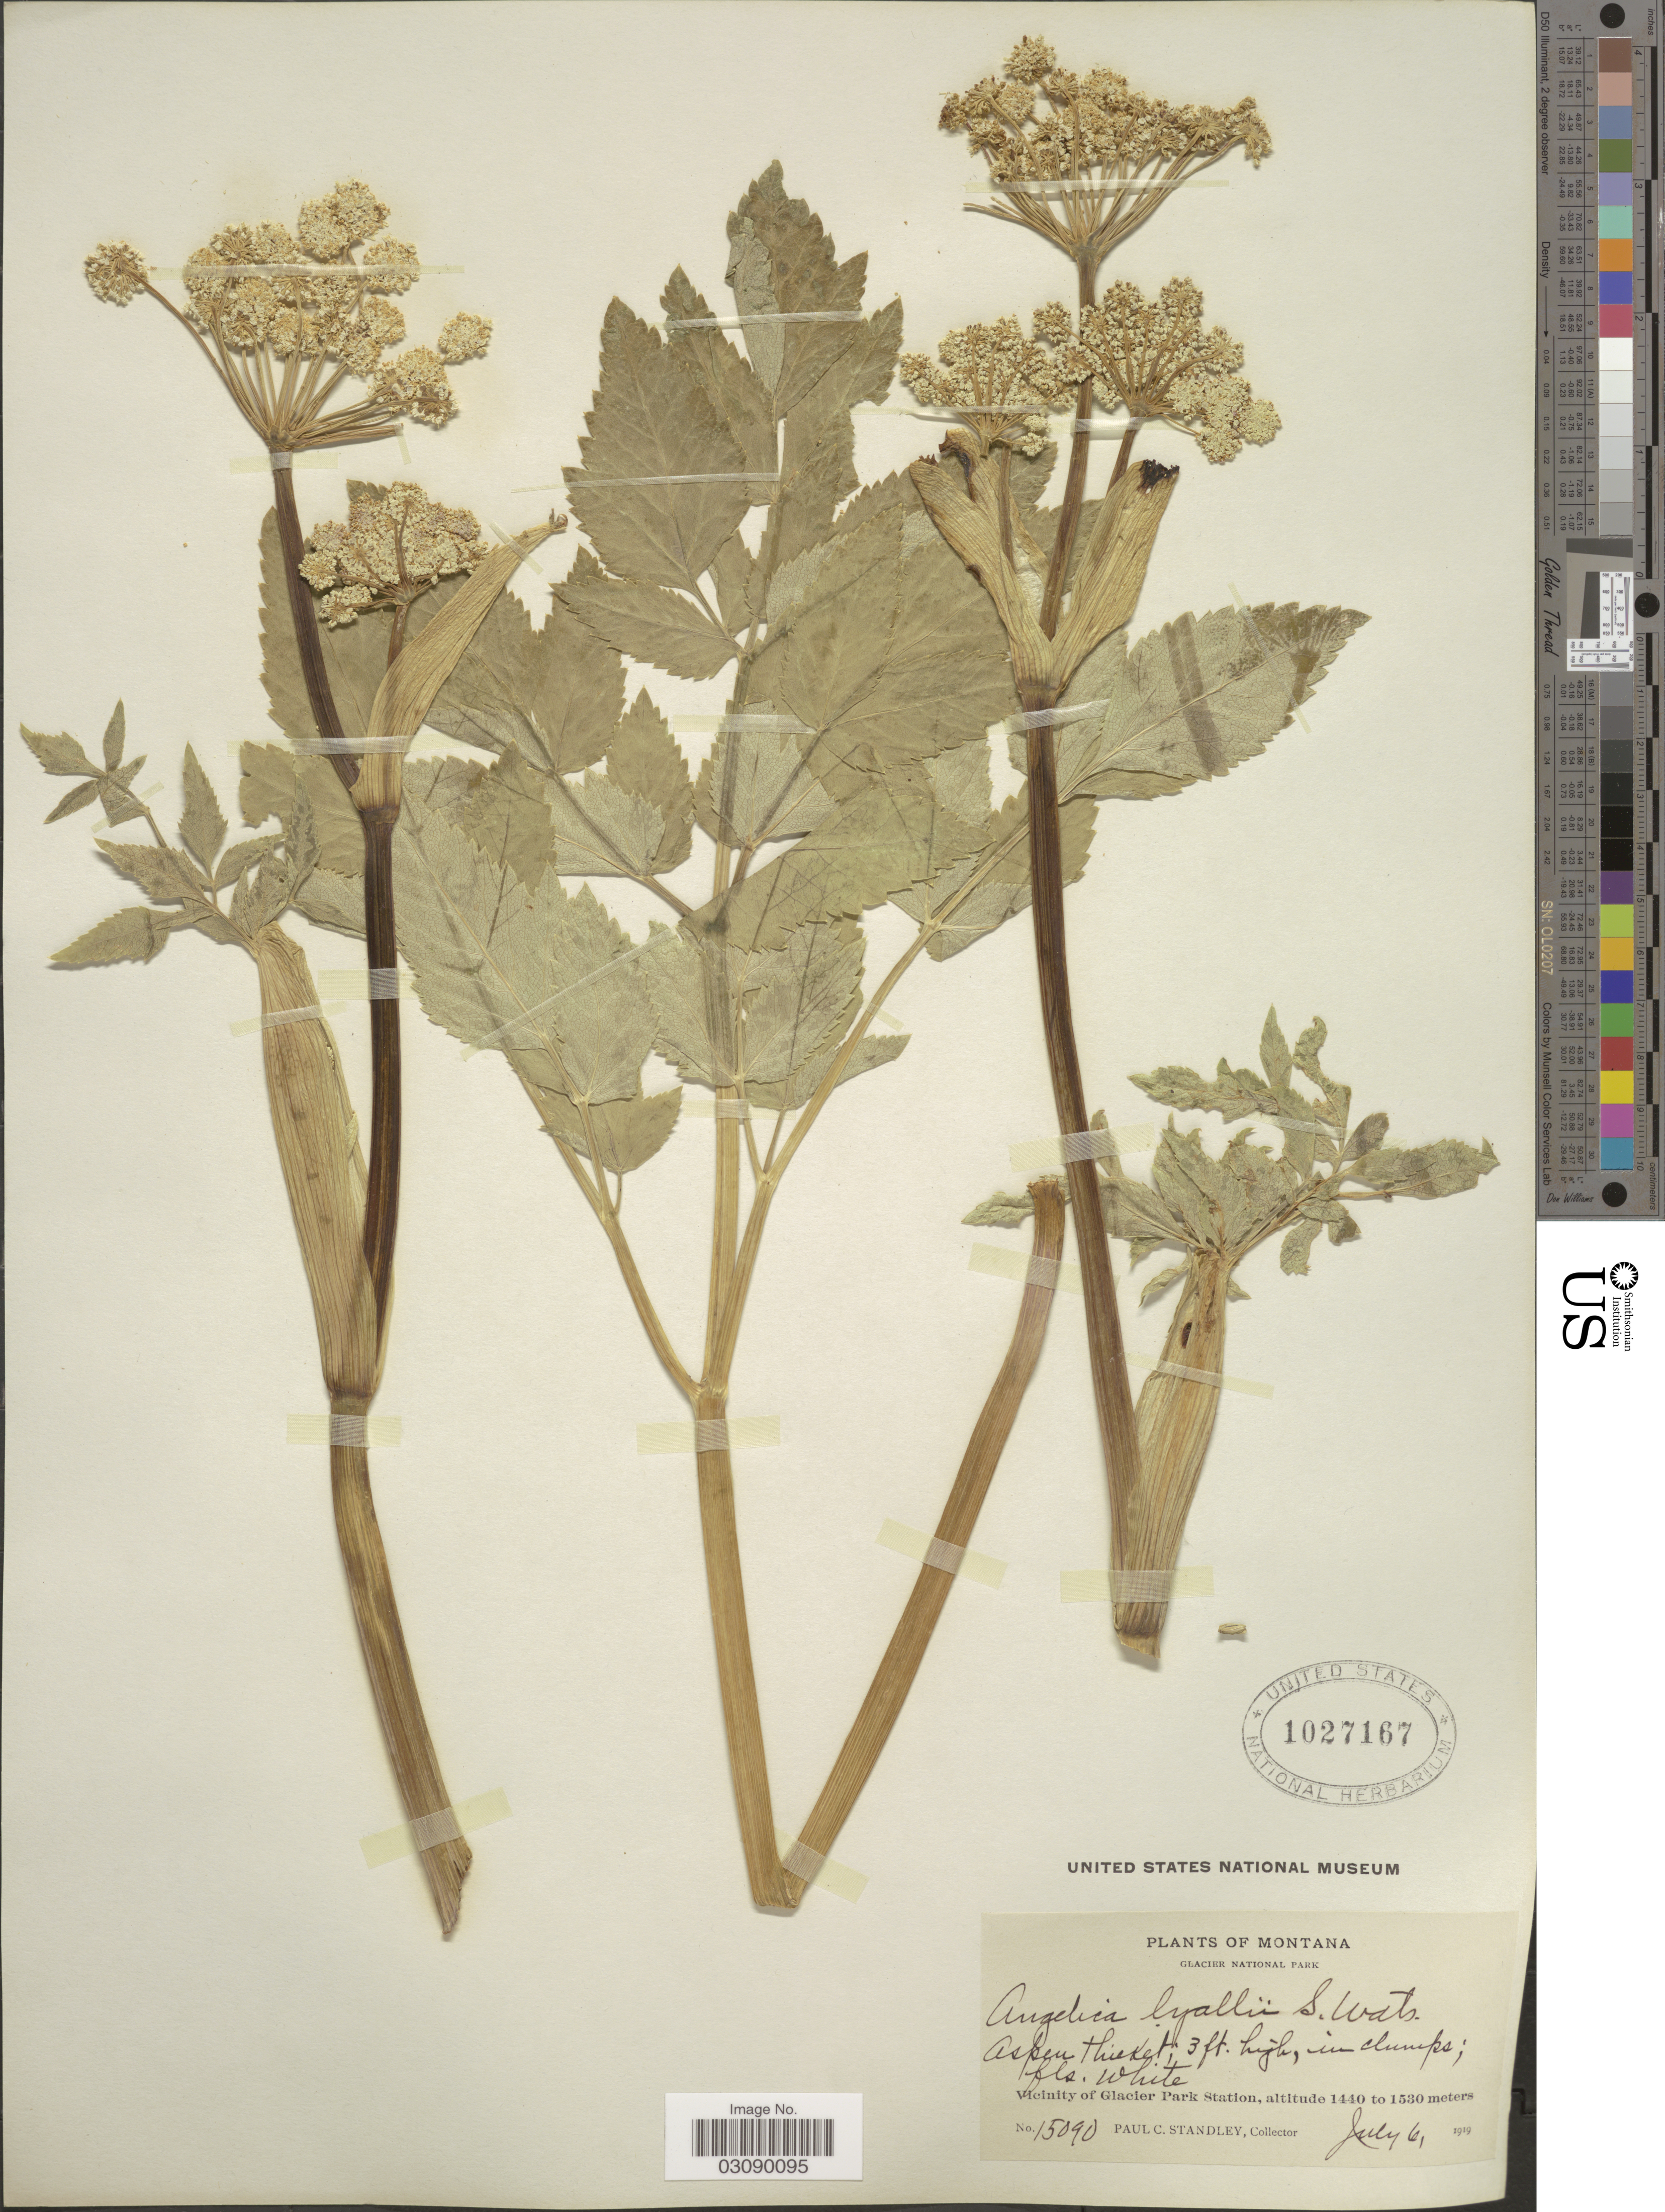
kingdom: Plantae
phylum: Tracheophyta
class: Magnoliopsida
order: Apiales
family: Apiaceae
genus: Angelica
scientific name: Angelica arguta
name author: Nutt.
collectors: P. C. Standley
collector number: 15090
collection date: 1919-07-06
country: United States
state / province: Montana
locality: Glacier National Park. Vicinity of Glacier Park Station.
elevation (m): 1440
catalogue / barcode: US 1027167